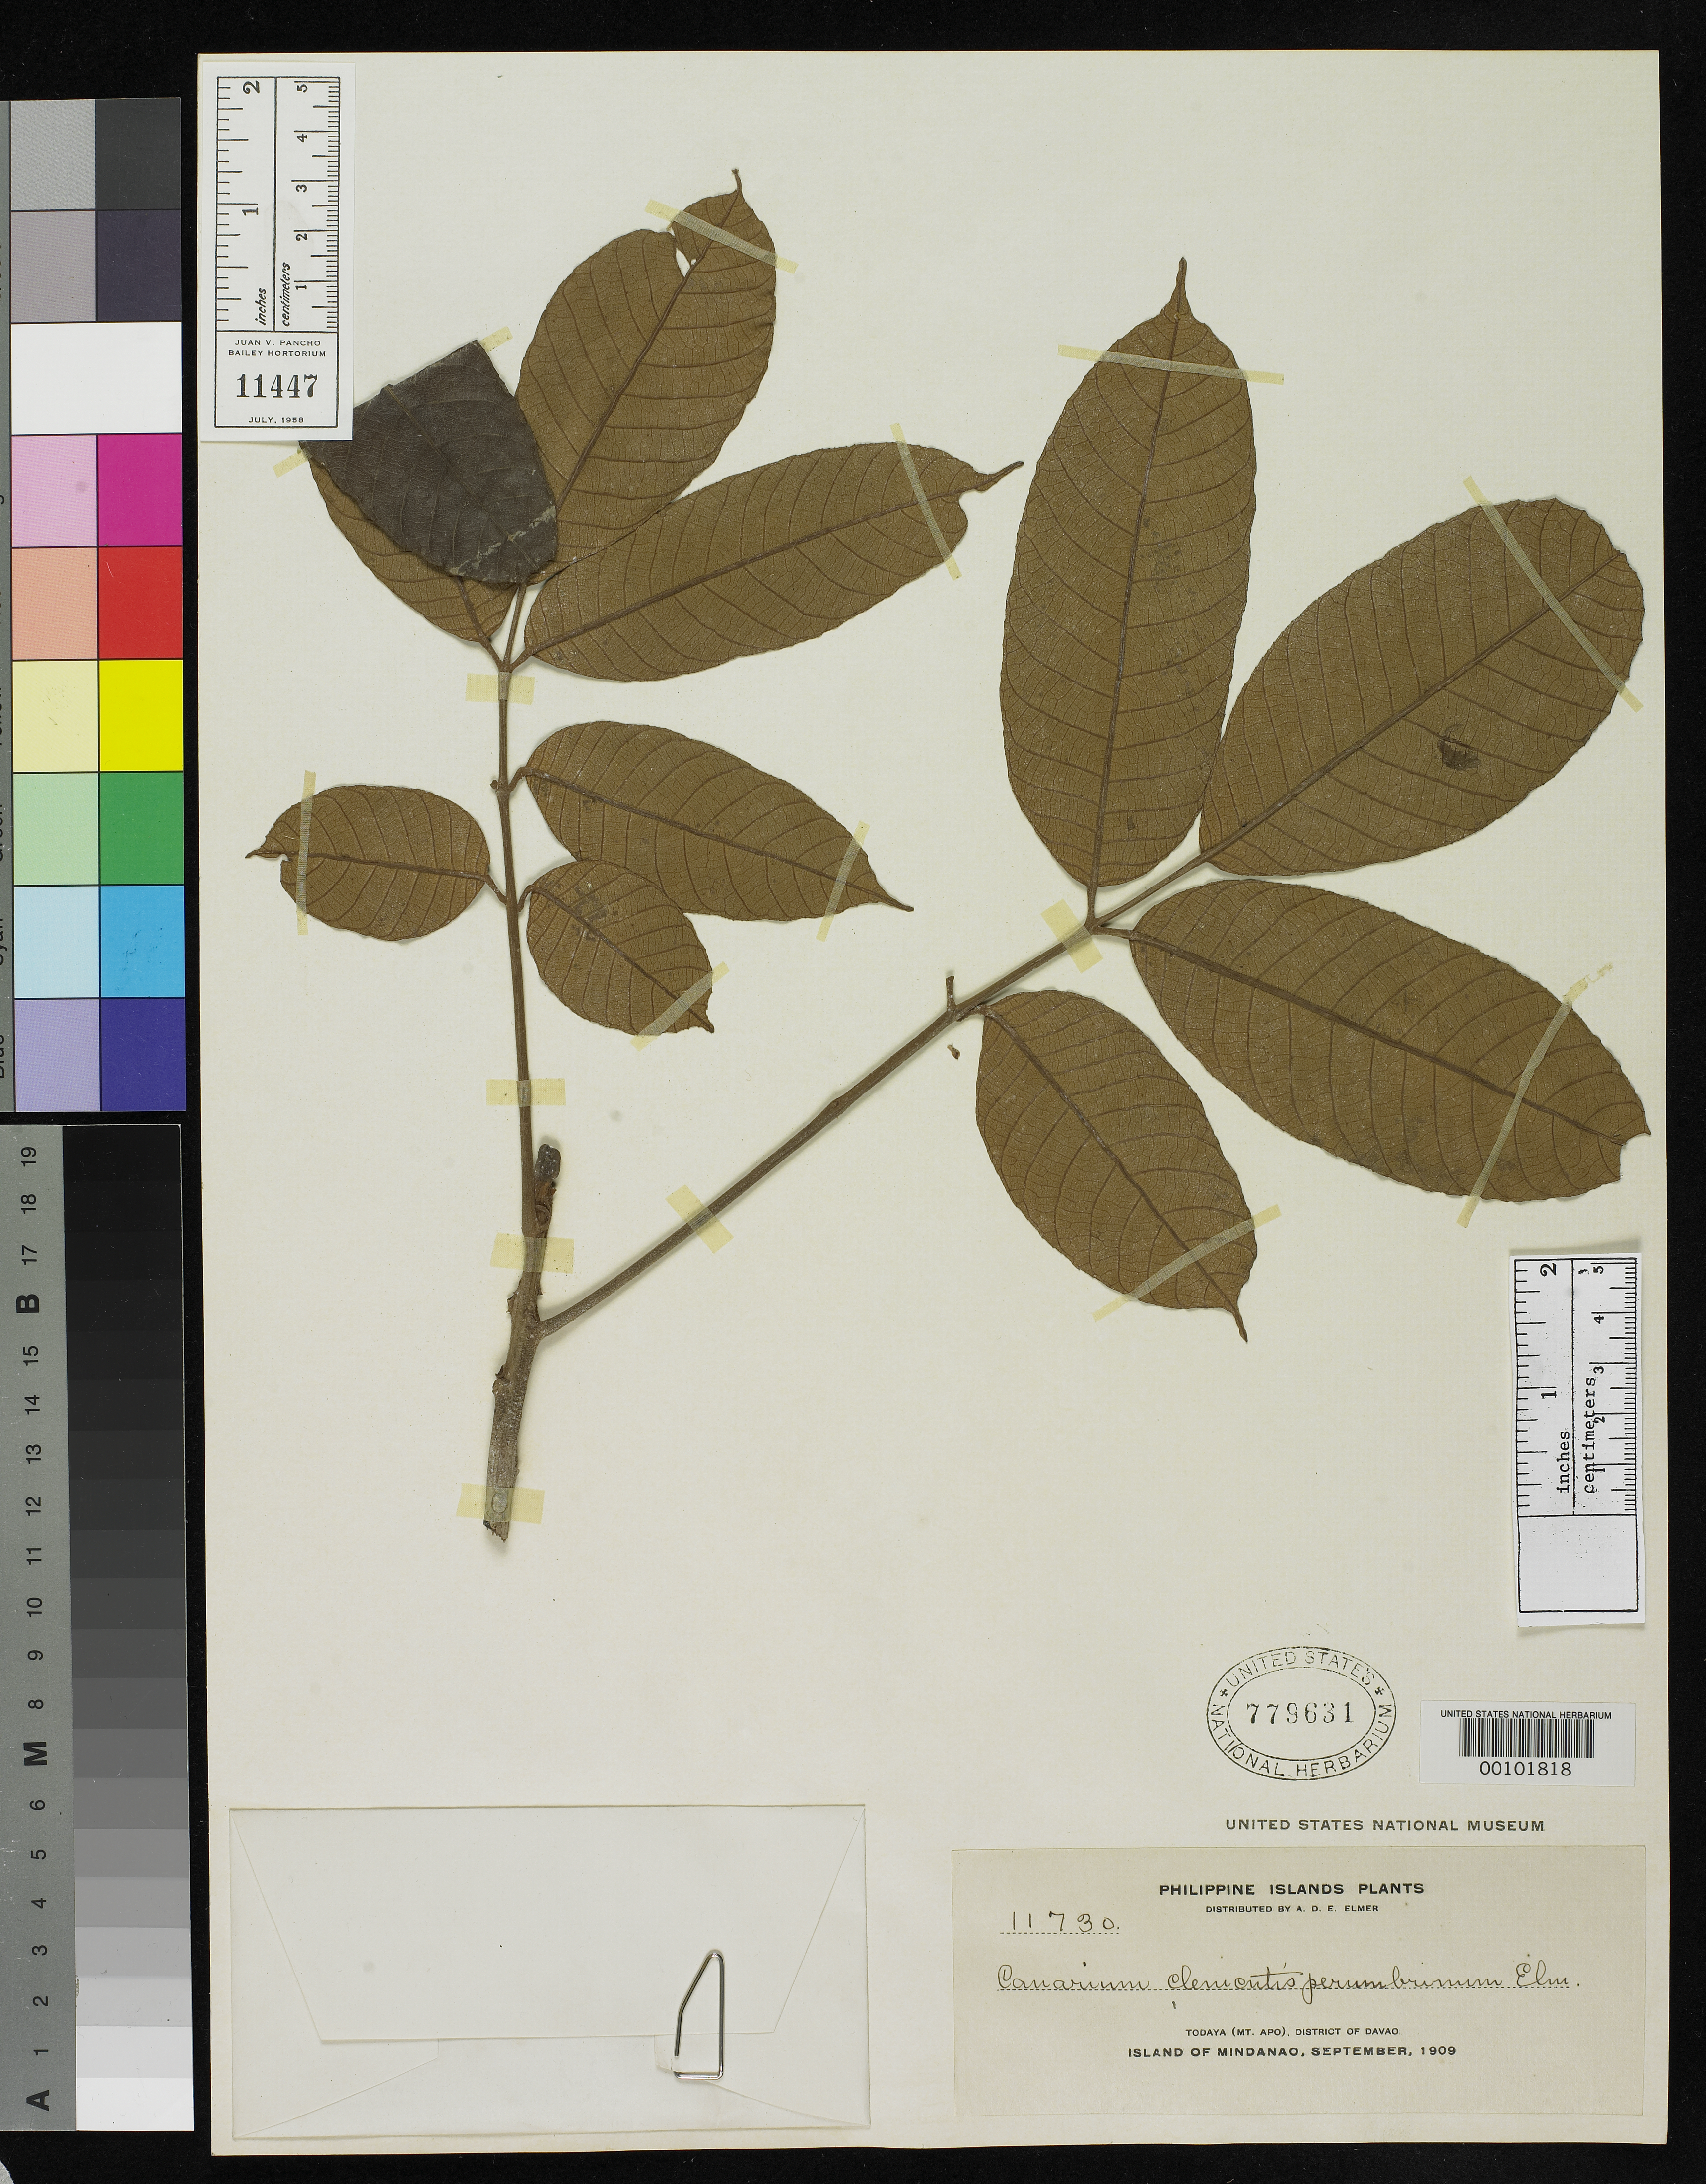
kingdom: Plantae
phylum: Tracheophyta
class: Magnoliopsida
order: Sapindales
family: Burseraceae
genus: Canarium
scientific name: Canarium clementis var. perumbrinum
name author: Elmer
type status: Isotype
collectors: A. D. E. Elmer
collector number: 11730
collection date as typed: Sep 1909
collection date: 1909-09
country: Philippines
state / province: Davao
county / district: Davao del Sur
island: Mindanao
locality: Todaya, Mt. Apo.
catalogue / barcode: US 779631